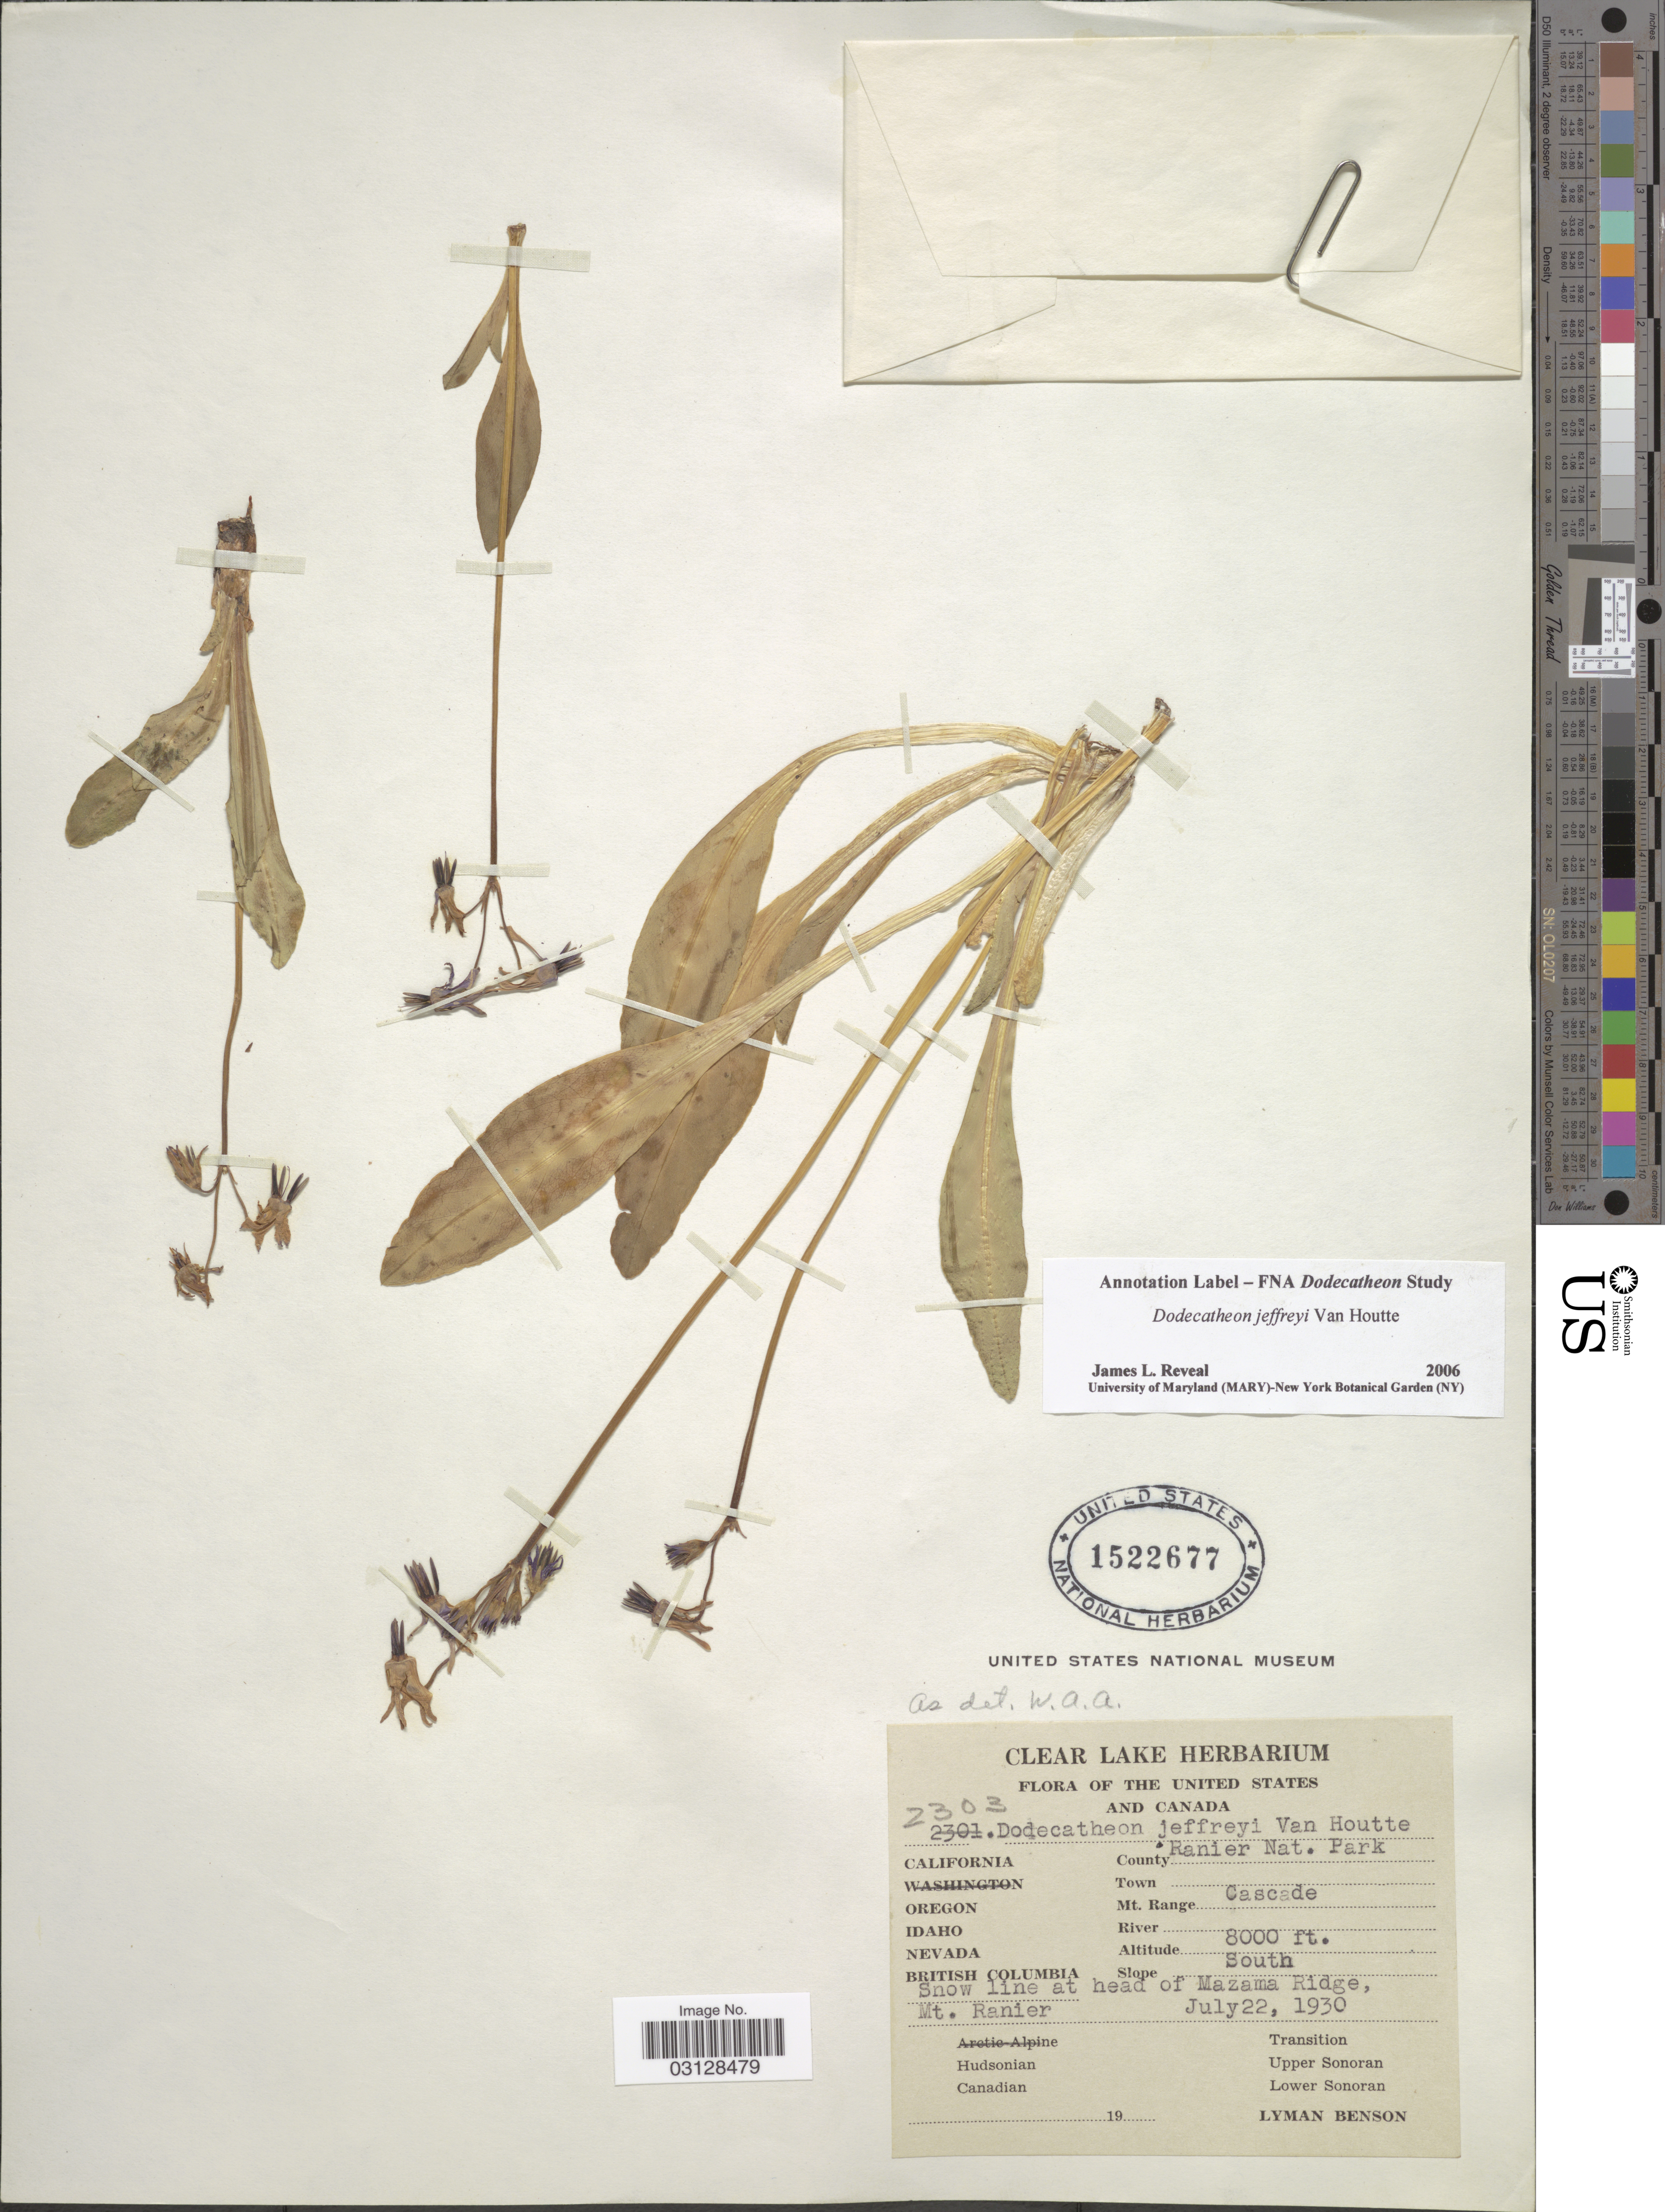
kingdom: Plantae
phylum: Tracheophyta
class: Magnoliopsida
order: Ericales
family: Primulaceae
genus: Dodecatheon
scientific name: Dodecatheon jeffreyi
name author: Van Houtte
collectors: L. D. Benson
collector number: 2303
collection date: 1930-07-22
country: United States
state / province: Washington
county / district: Lewis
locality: Ranier Nat. Park. Mt. Range Cascade. Slope South. Snow line at head of Mazama Ridge, Mt. Ranier.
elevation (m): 2438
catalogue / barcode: US 1522677